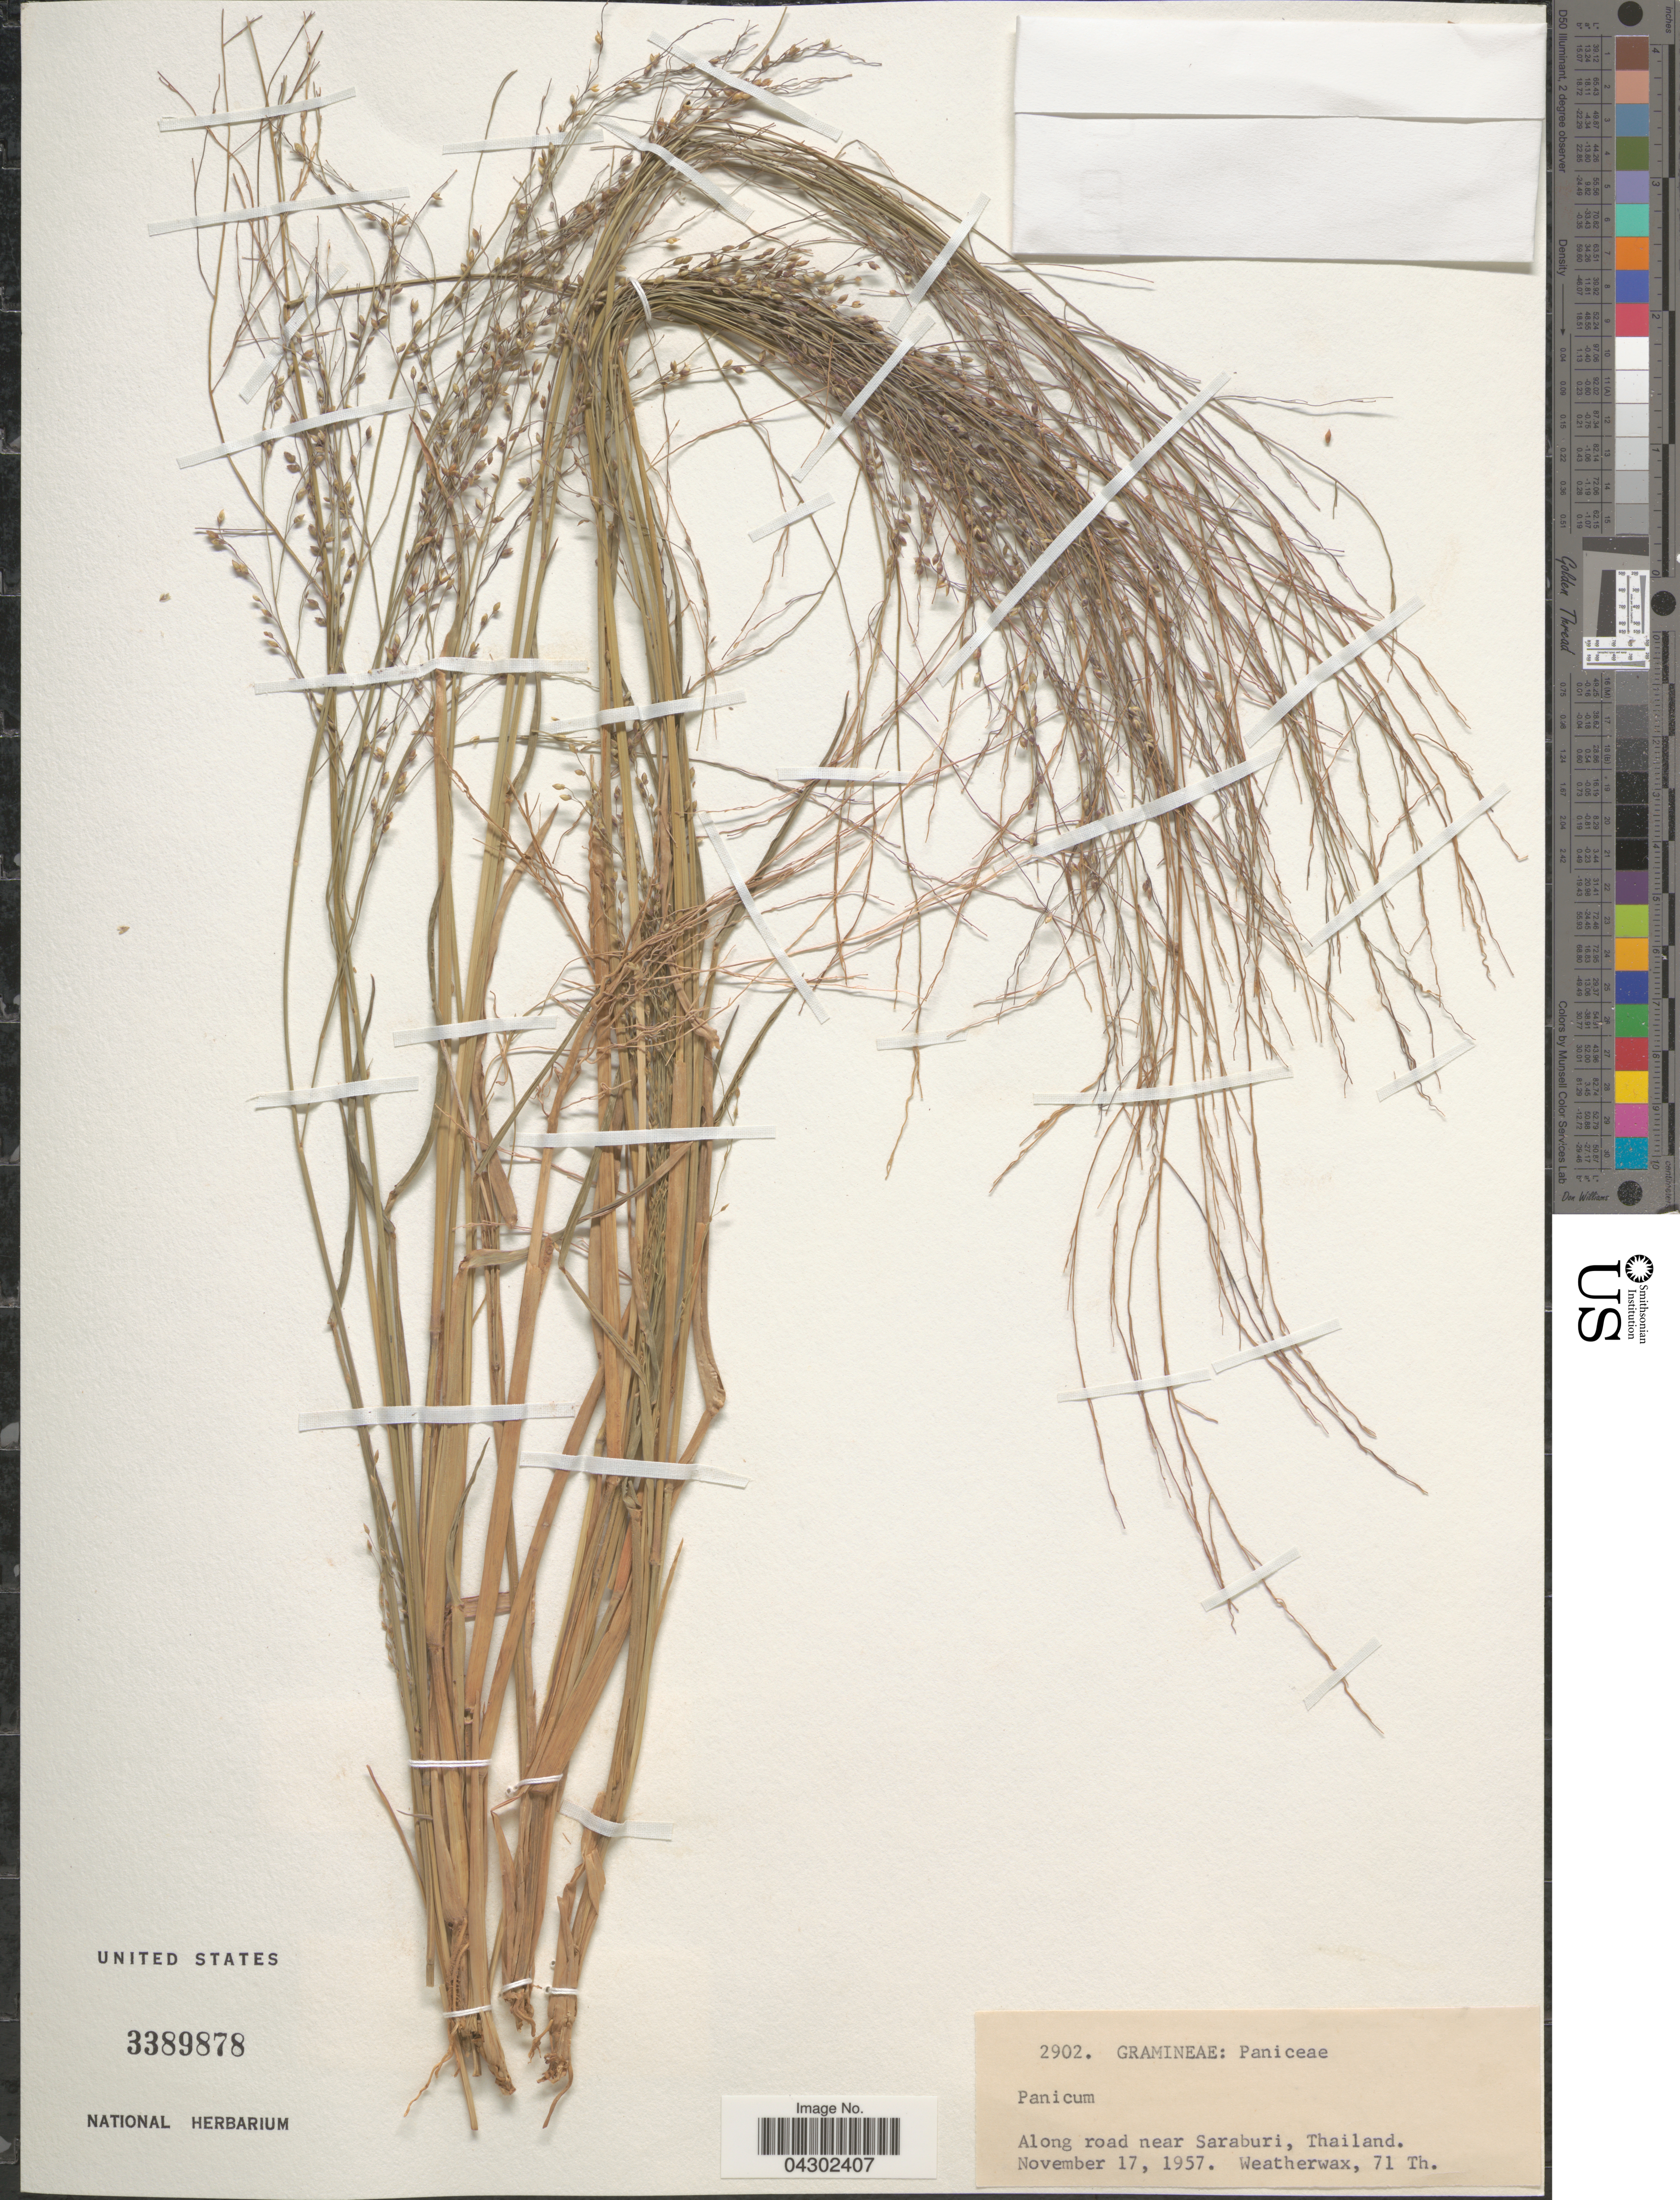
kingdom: Plantae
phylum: Tracheophyta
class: Liliopsida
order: Poales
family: Poaceae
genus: Panicum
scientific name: Panicum sp.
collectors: -. Weatherwax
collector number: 71 Th./2902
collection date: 1957-11-17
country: Thailand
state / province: Saraburi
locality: Along road near Saraburi.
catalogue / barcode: US 3389878